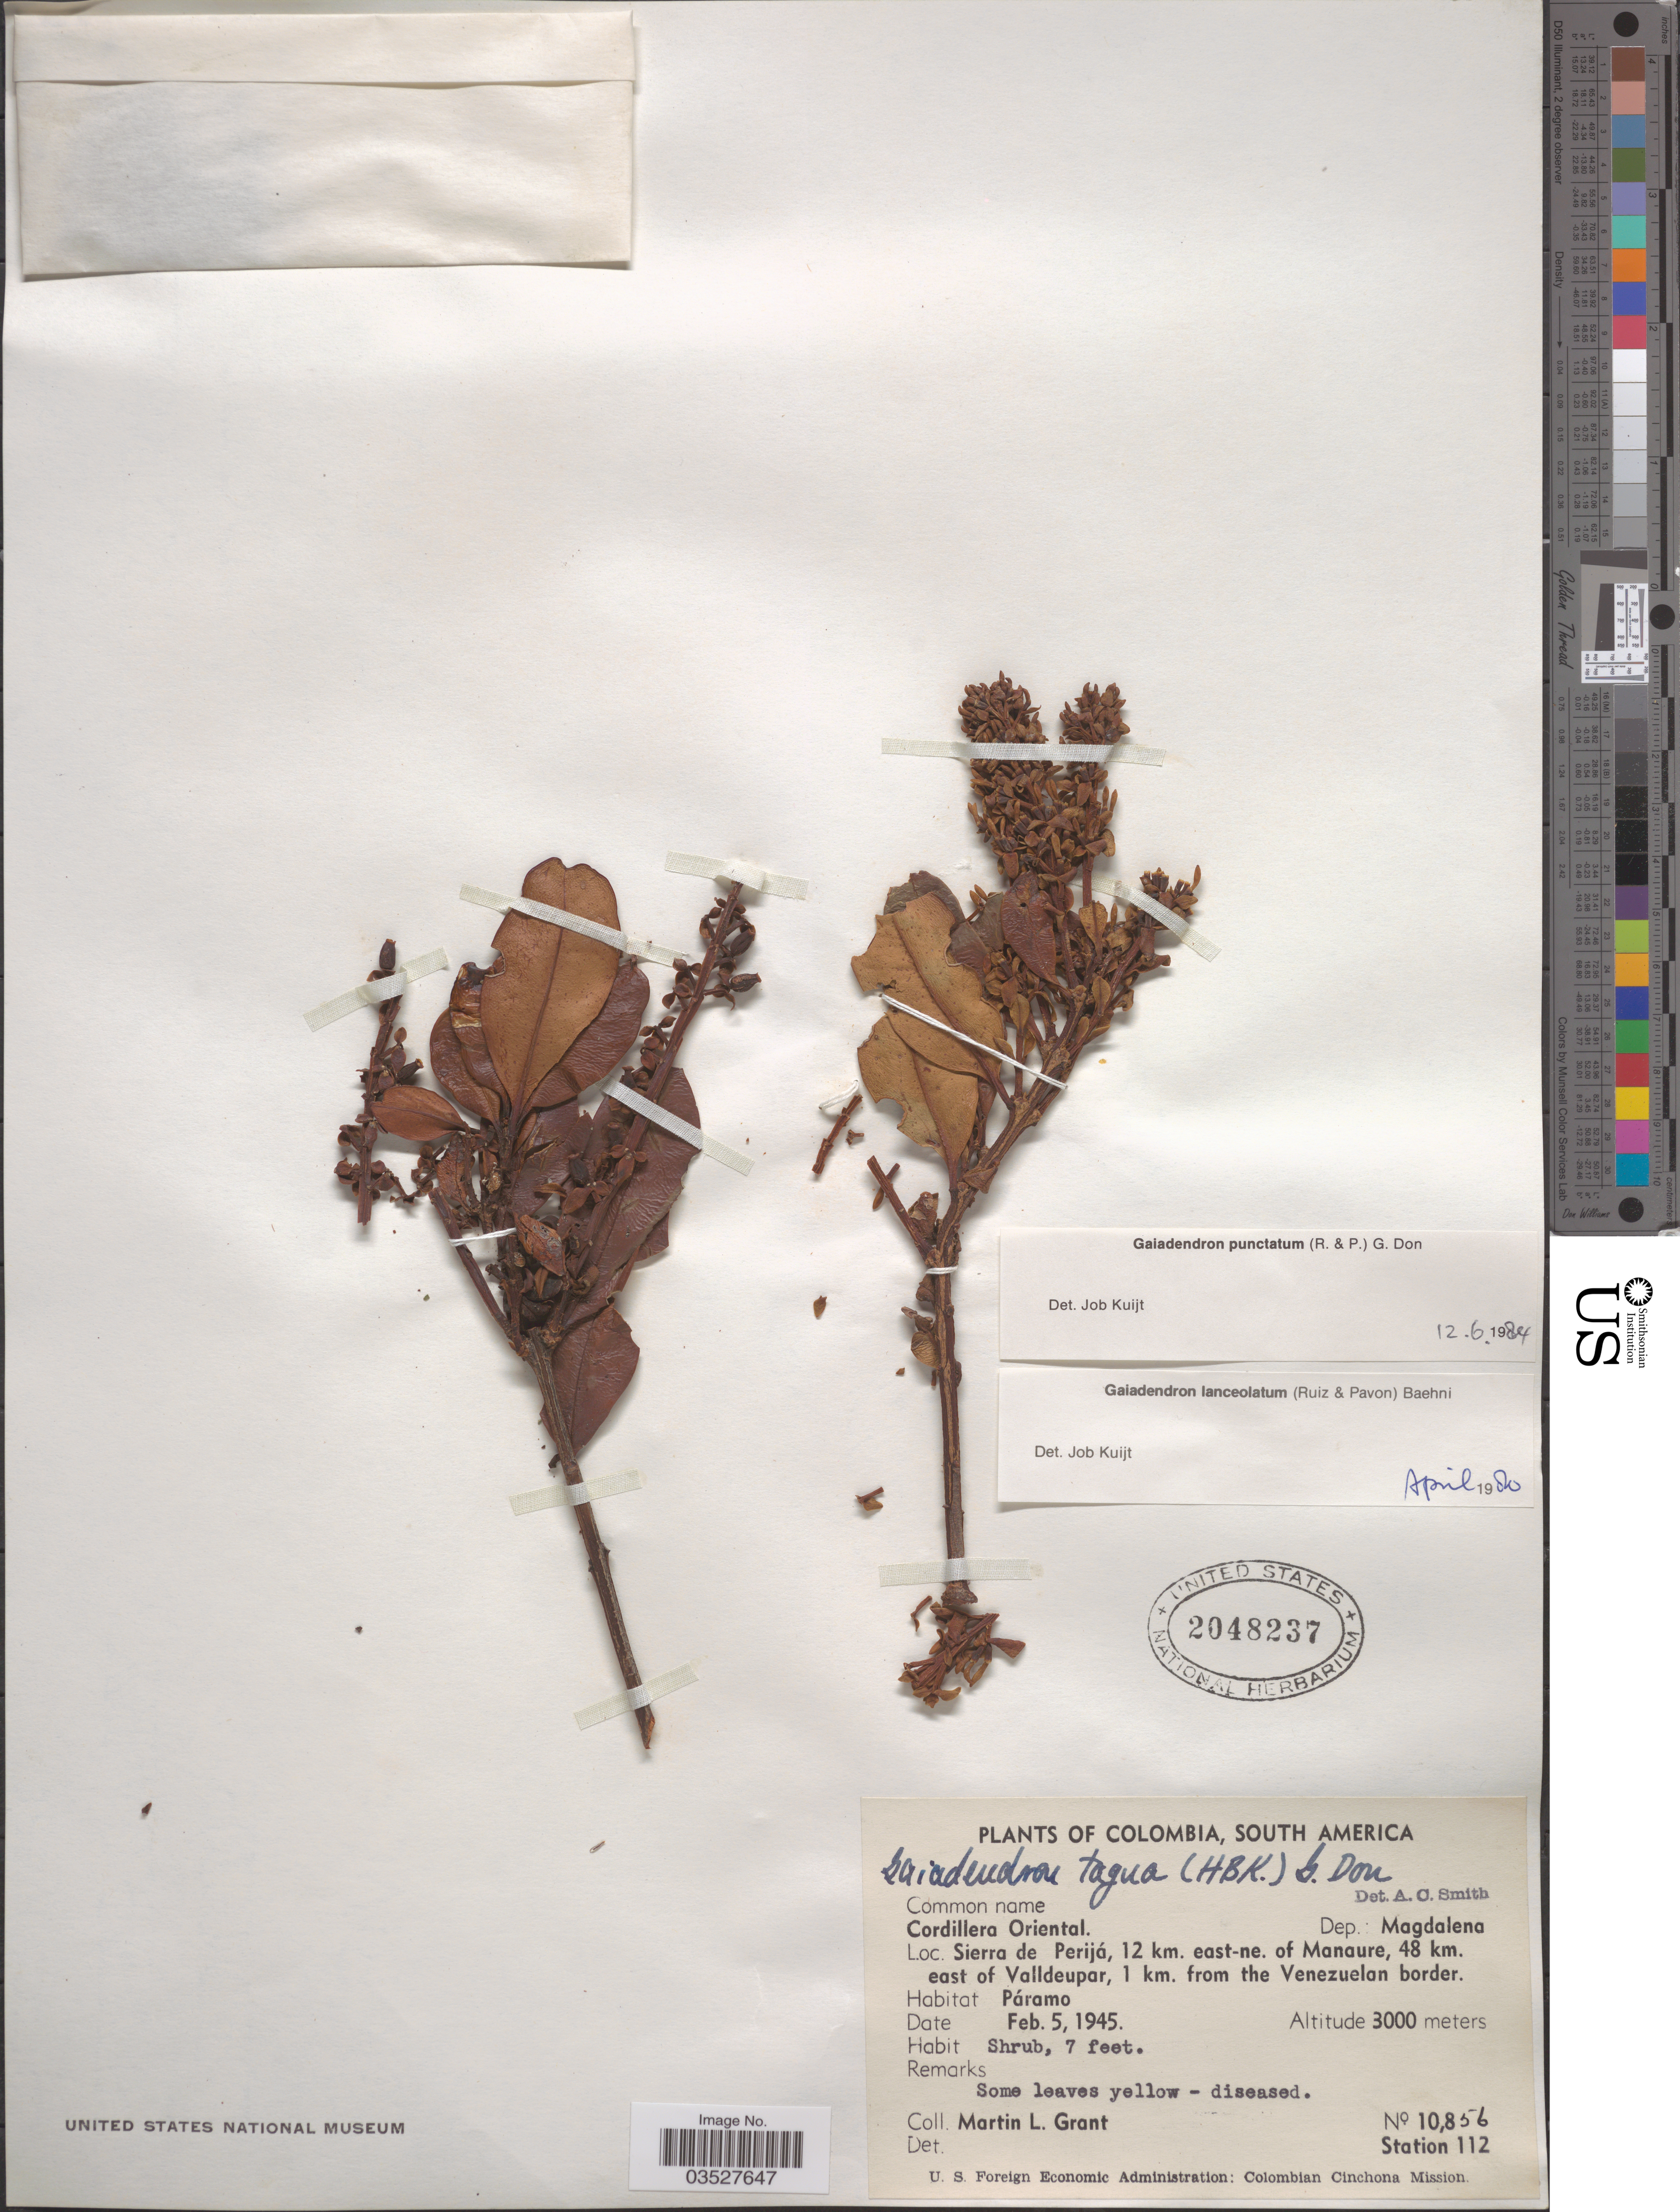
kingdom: Plantae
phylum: Tracheophyta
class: Magnoliopsida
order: Santalales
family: Loranthaceae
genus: Gaiadendron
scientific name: Gaiadendron punctatum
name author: (Ruiz & Pav.) G. Don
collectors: M. L. Grant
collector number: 10856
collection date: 1945-02-05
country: Colombia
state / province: Magdalena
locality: Cordillera Oriental. Dep.: Magdalena. Sierra de Perijá, 12 km. east-ne. of Manaure, 48 km. east of Valldeupar, 1 km. from the Venezuelan border. Páramo.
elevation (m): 3000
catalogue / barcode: US 2048237